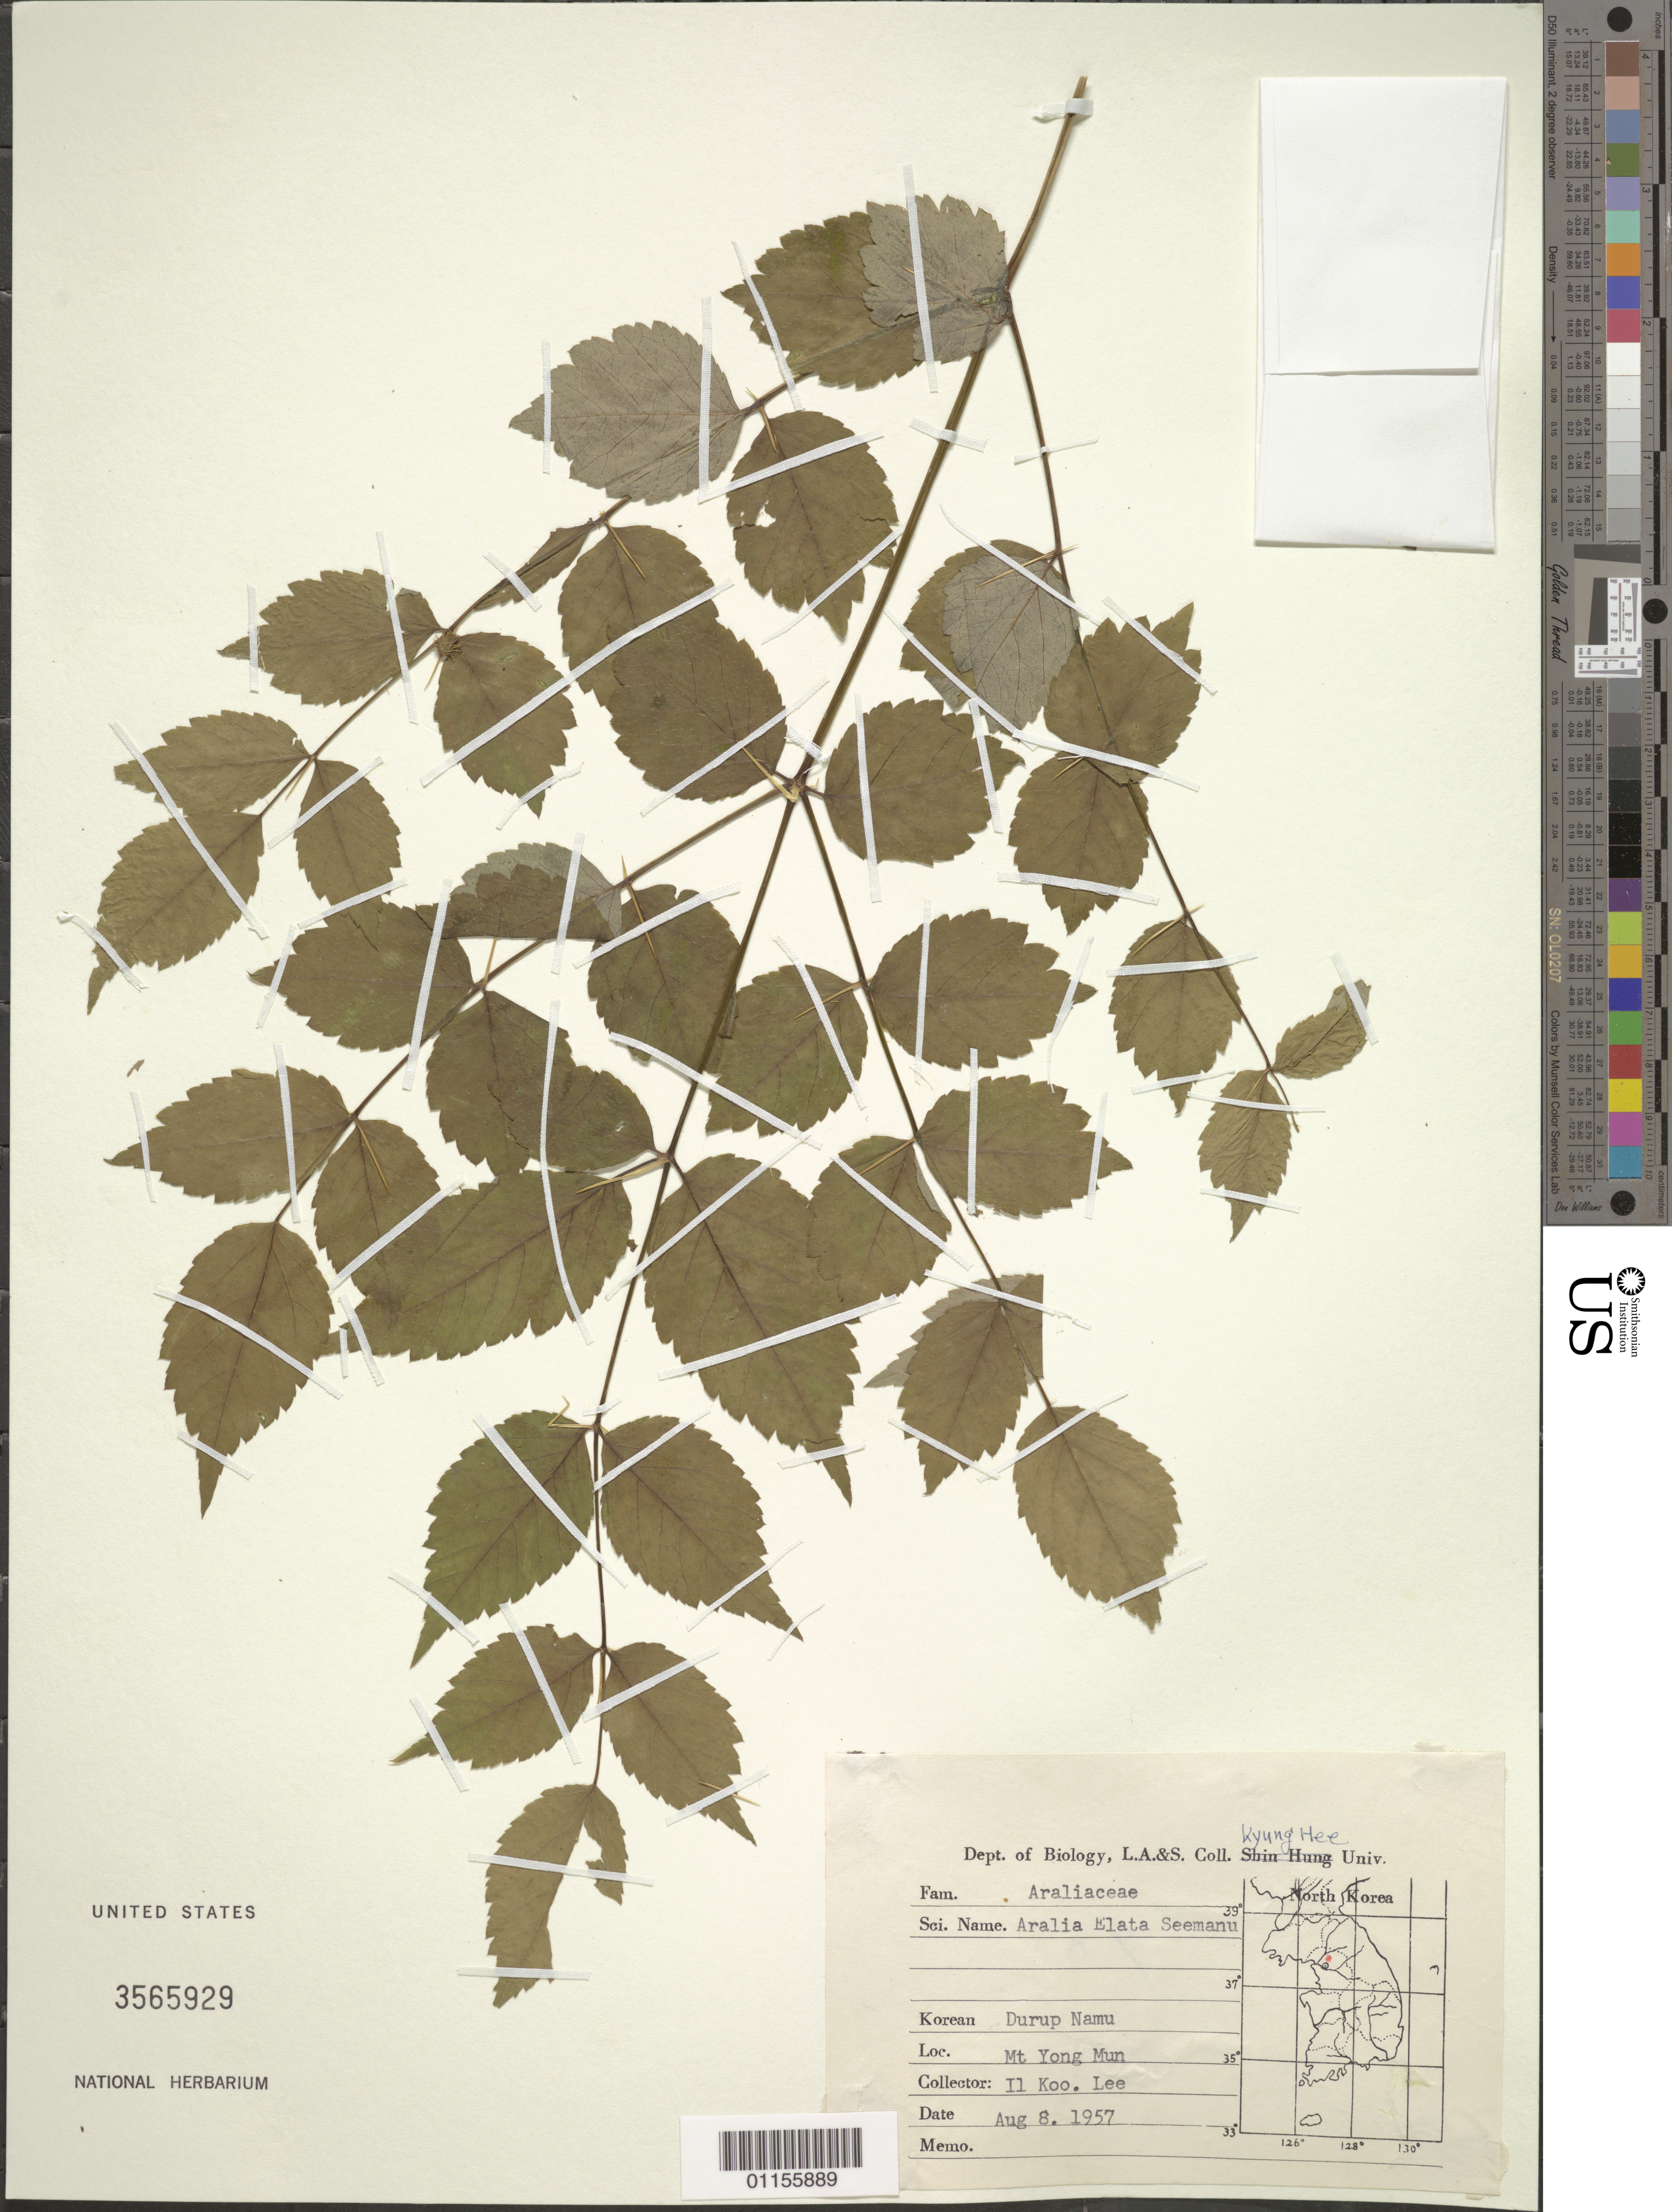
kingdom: Plantae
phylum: Tracheophyta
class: Magnoliopsida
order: Apiales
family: Araliaceae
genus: Aralia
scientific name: Aralia elata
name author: (Miq.) Seem.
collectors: I. Lee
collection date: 1957-08-08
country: North Korea / South Korea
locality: Mt Yong Mun.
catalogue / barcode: US 3565929